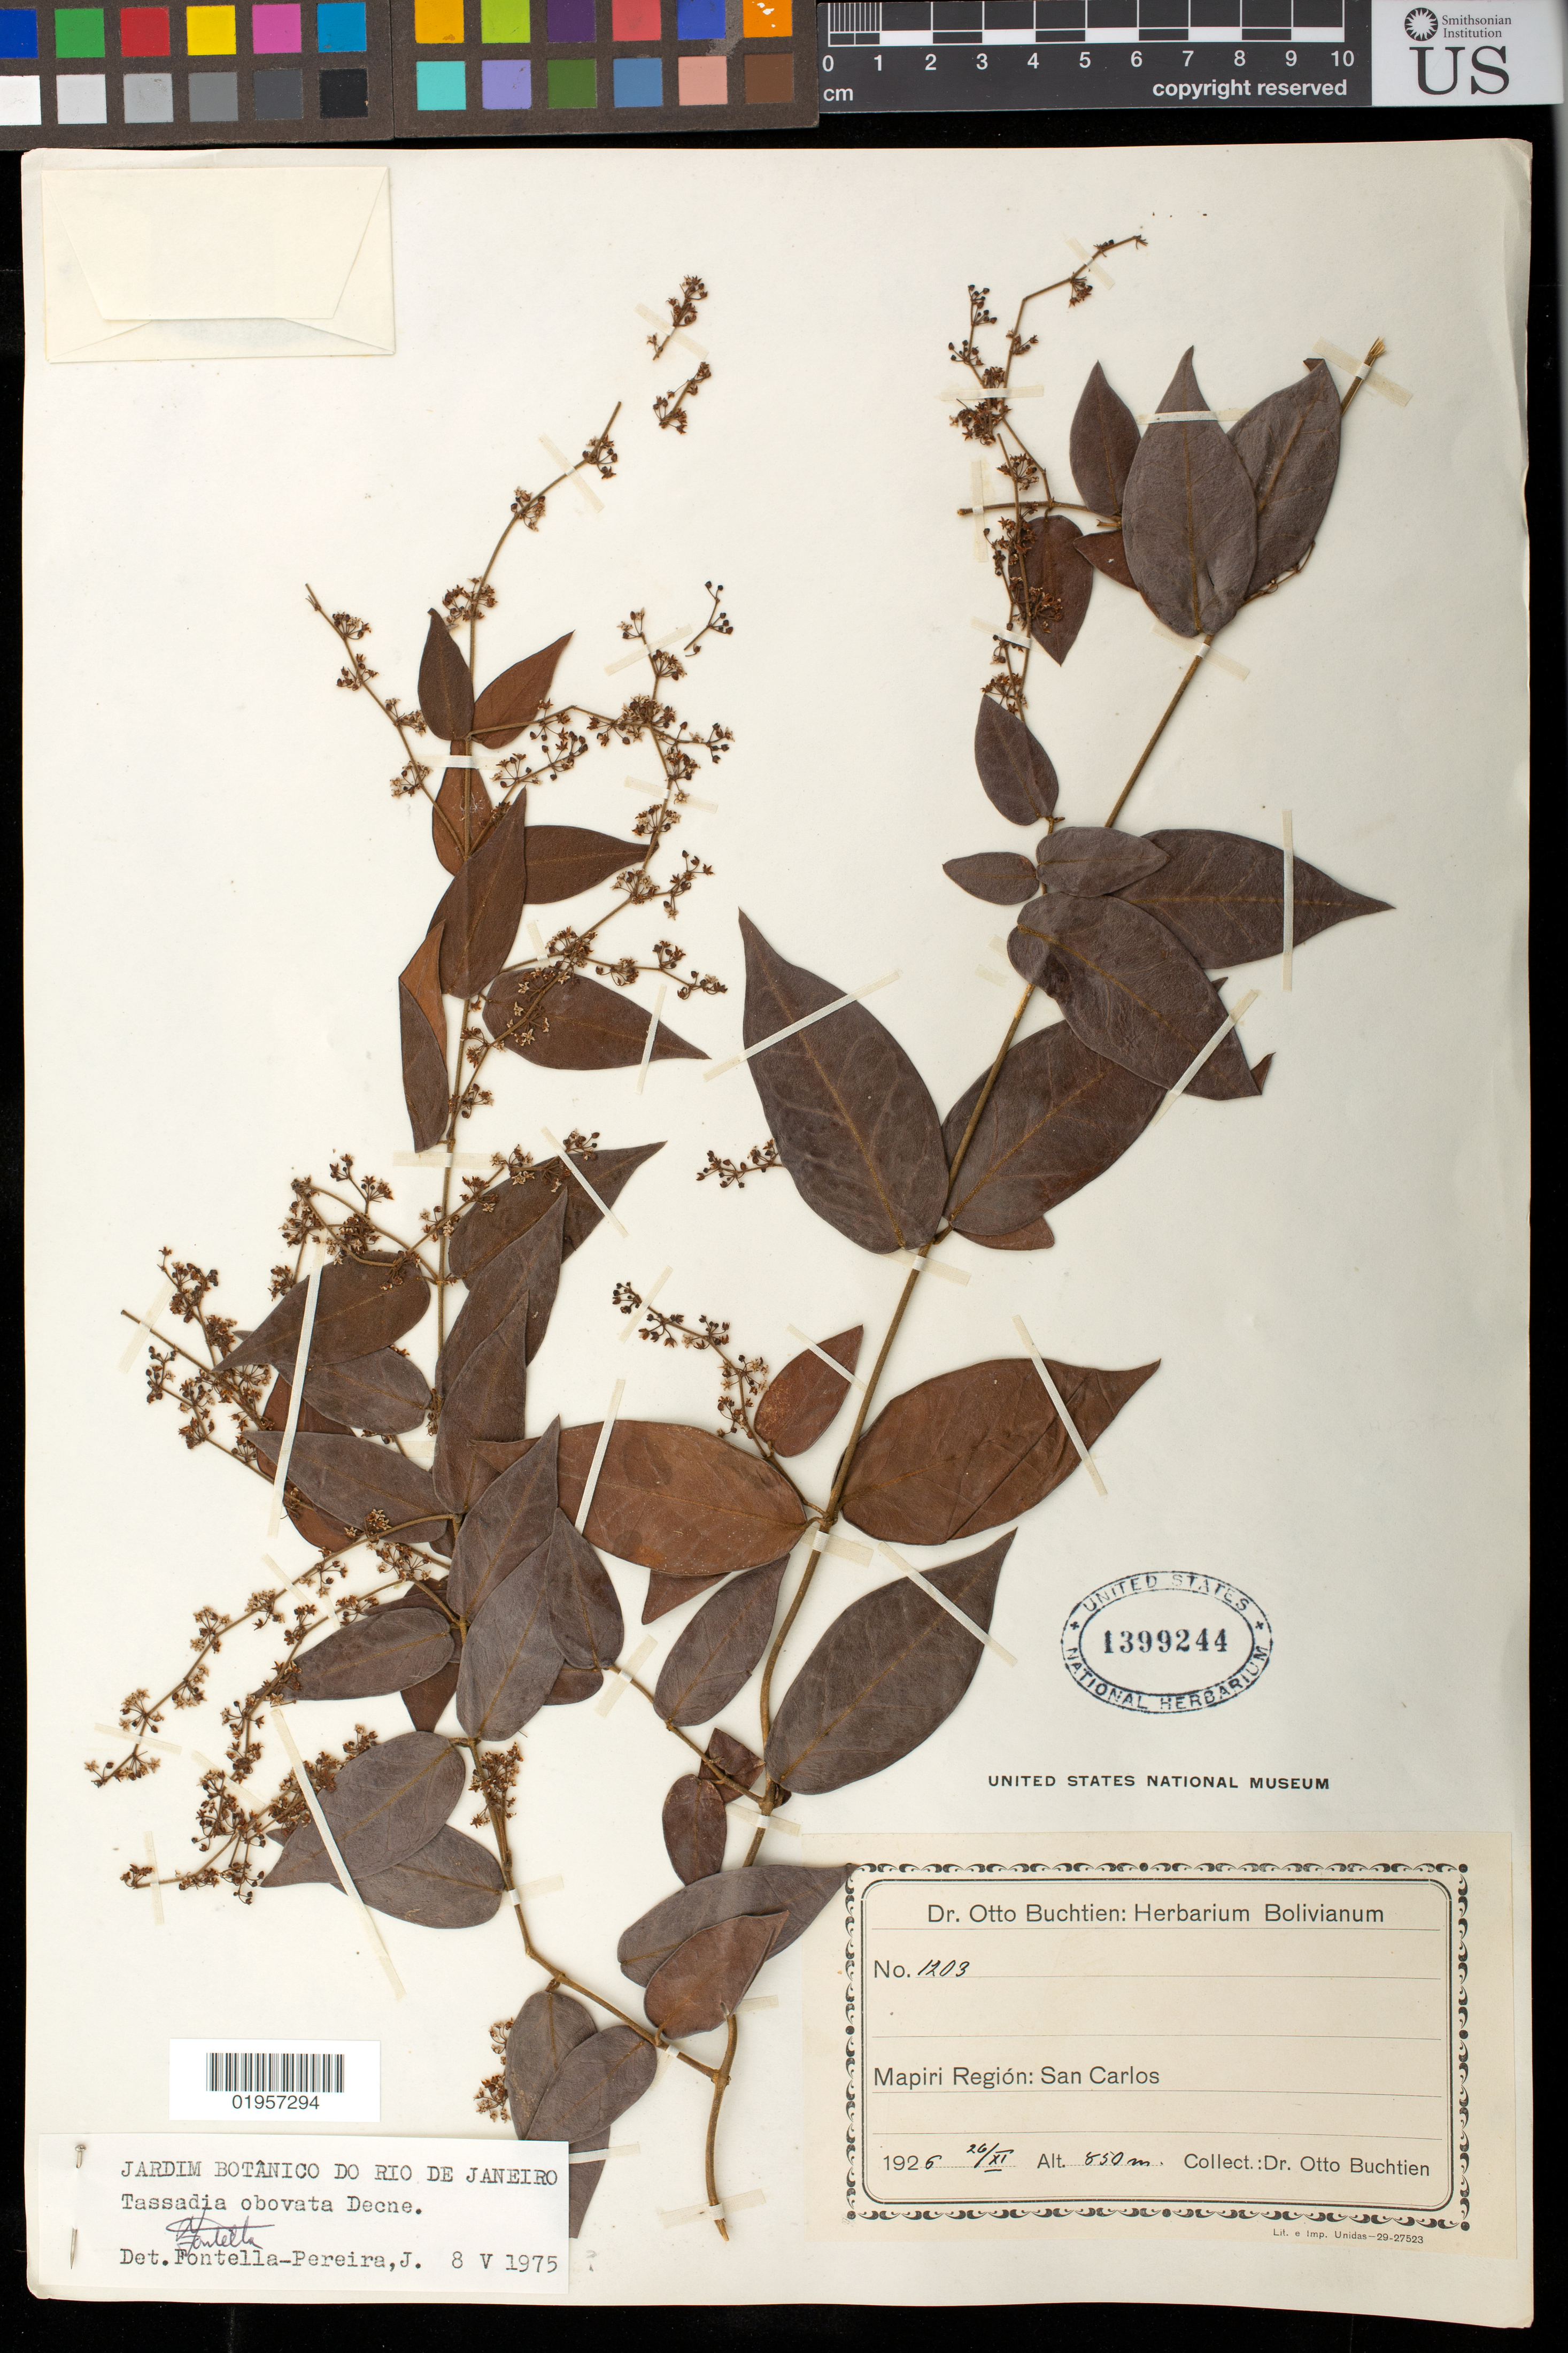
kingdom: Plantae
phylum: Tracheophyta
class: Magnoliopsida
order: Gentianales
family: Apocynaceae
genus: Tassadia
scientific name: Tassadia obovata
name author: Decne.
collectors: O. Buchtien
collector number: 1203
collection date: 1926-11-26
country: Bolivia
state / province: La Paz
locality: Mapiri region, San Carlos.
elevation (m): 850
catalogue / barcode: US 1399244